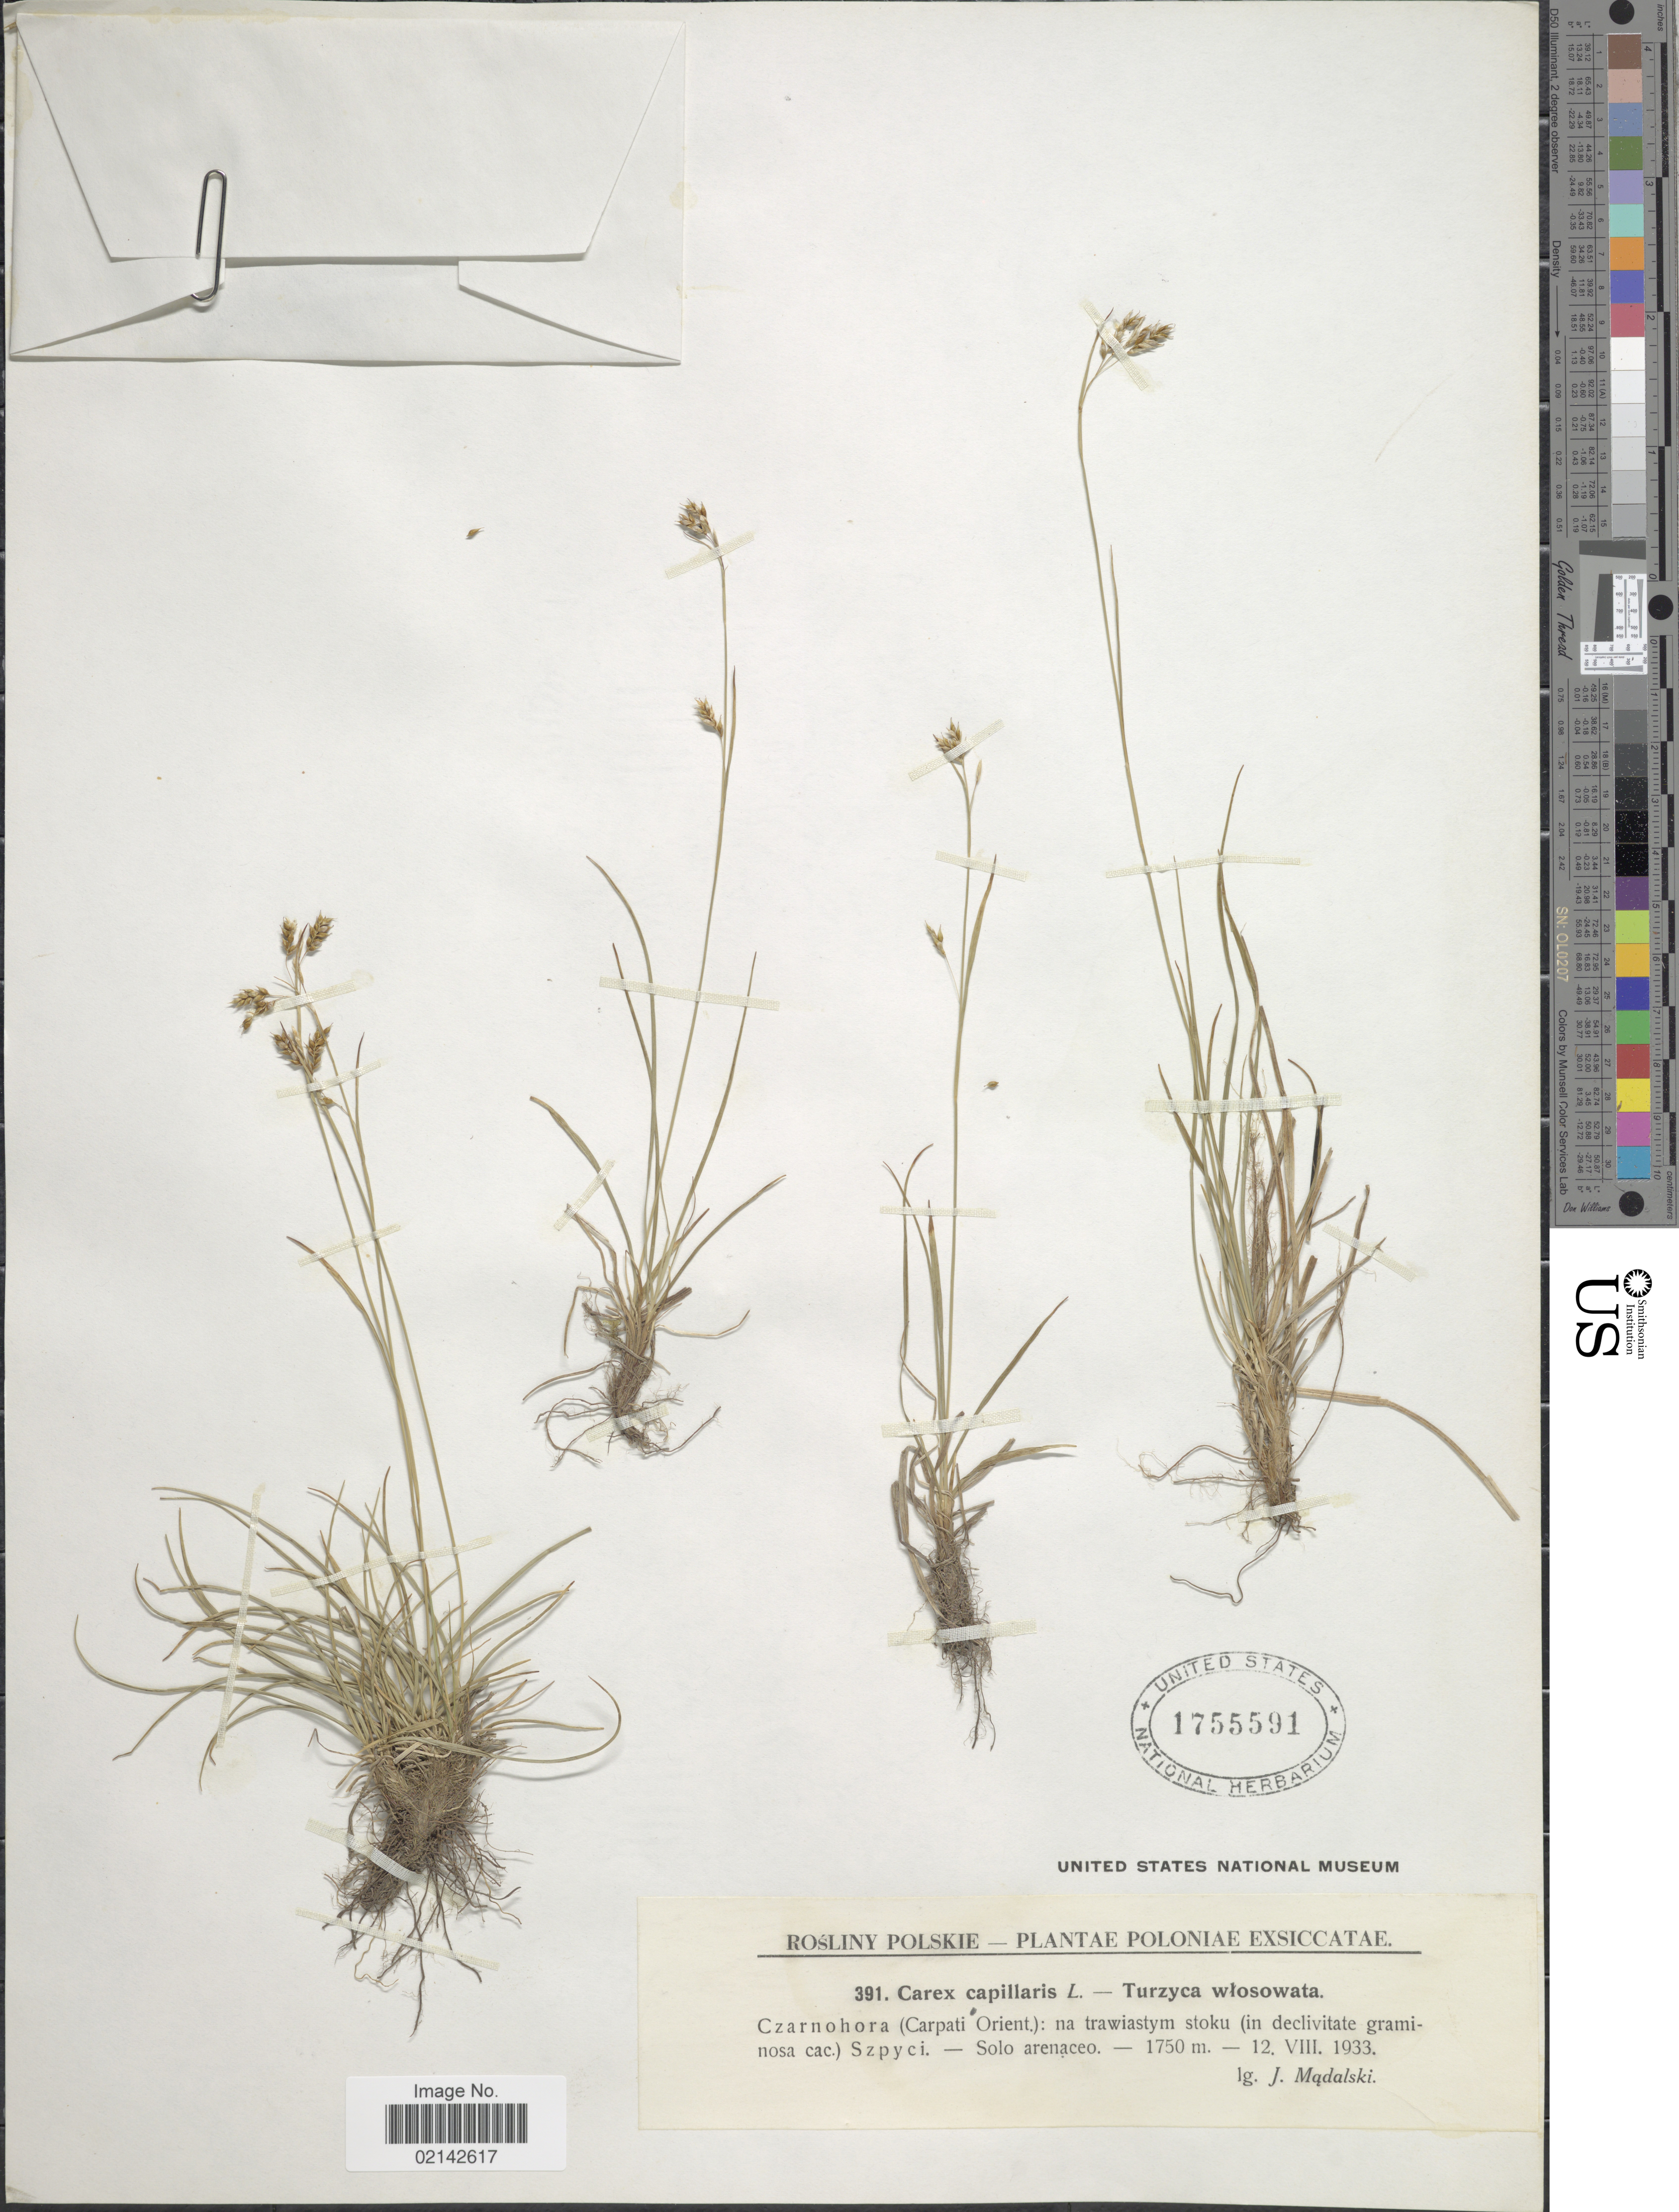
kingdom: Plantae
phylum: Tracheophyta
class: Liliopsida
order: Poales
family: Cyperaceae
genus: Carex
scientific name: Carex capillaris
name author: L.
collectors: J. Mqdalski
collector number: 391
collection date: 1933-08-12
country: Poland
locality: Poloniae, Czarnohora (Carpati Orient.): na trawiastym stoku (in declivitate graminosa cac.) Szpyci., solo arenoceo.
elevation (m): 1750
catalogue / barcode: US 1755591